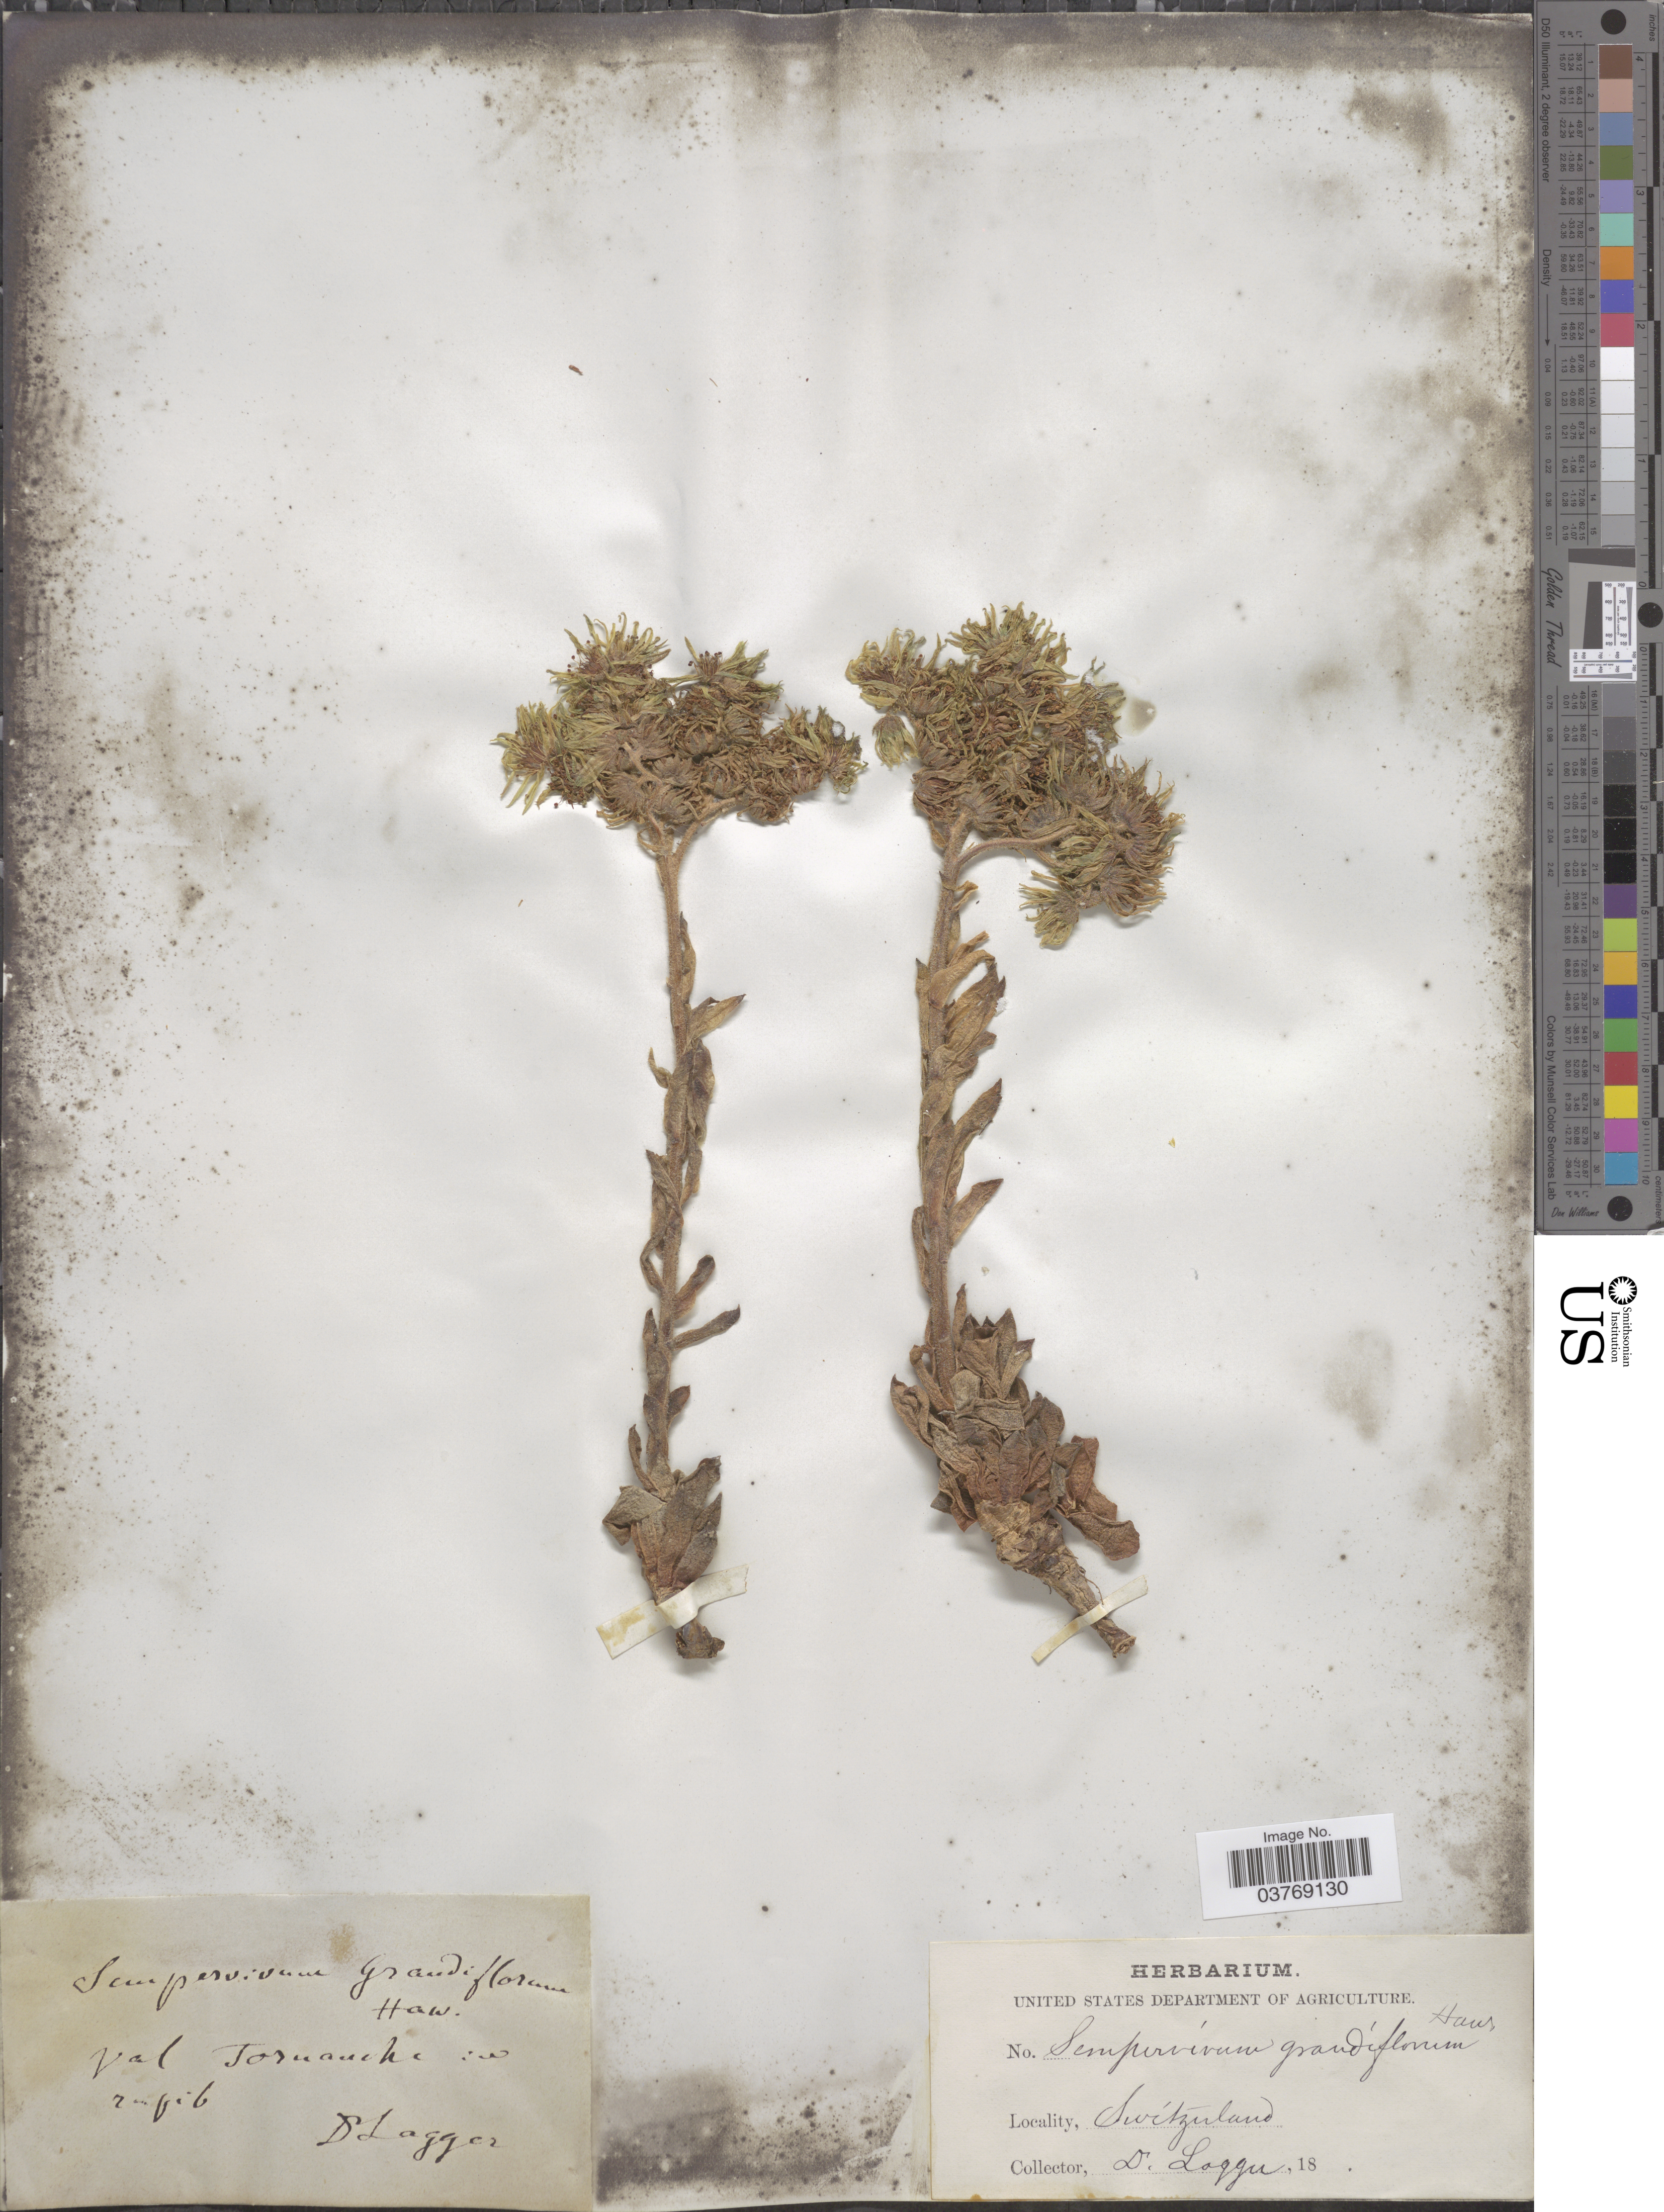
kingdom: Plantae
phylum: Tracheophyta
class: Magnoliopsida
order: Saxifragales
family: Crassulaceae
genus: Sempervivum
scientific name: Sempervivum grandiflorum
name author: Haw.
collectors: F. J. Lagger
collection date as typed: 18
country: Switzerland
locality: Val Tornanche in rup.